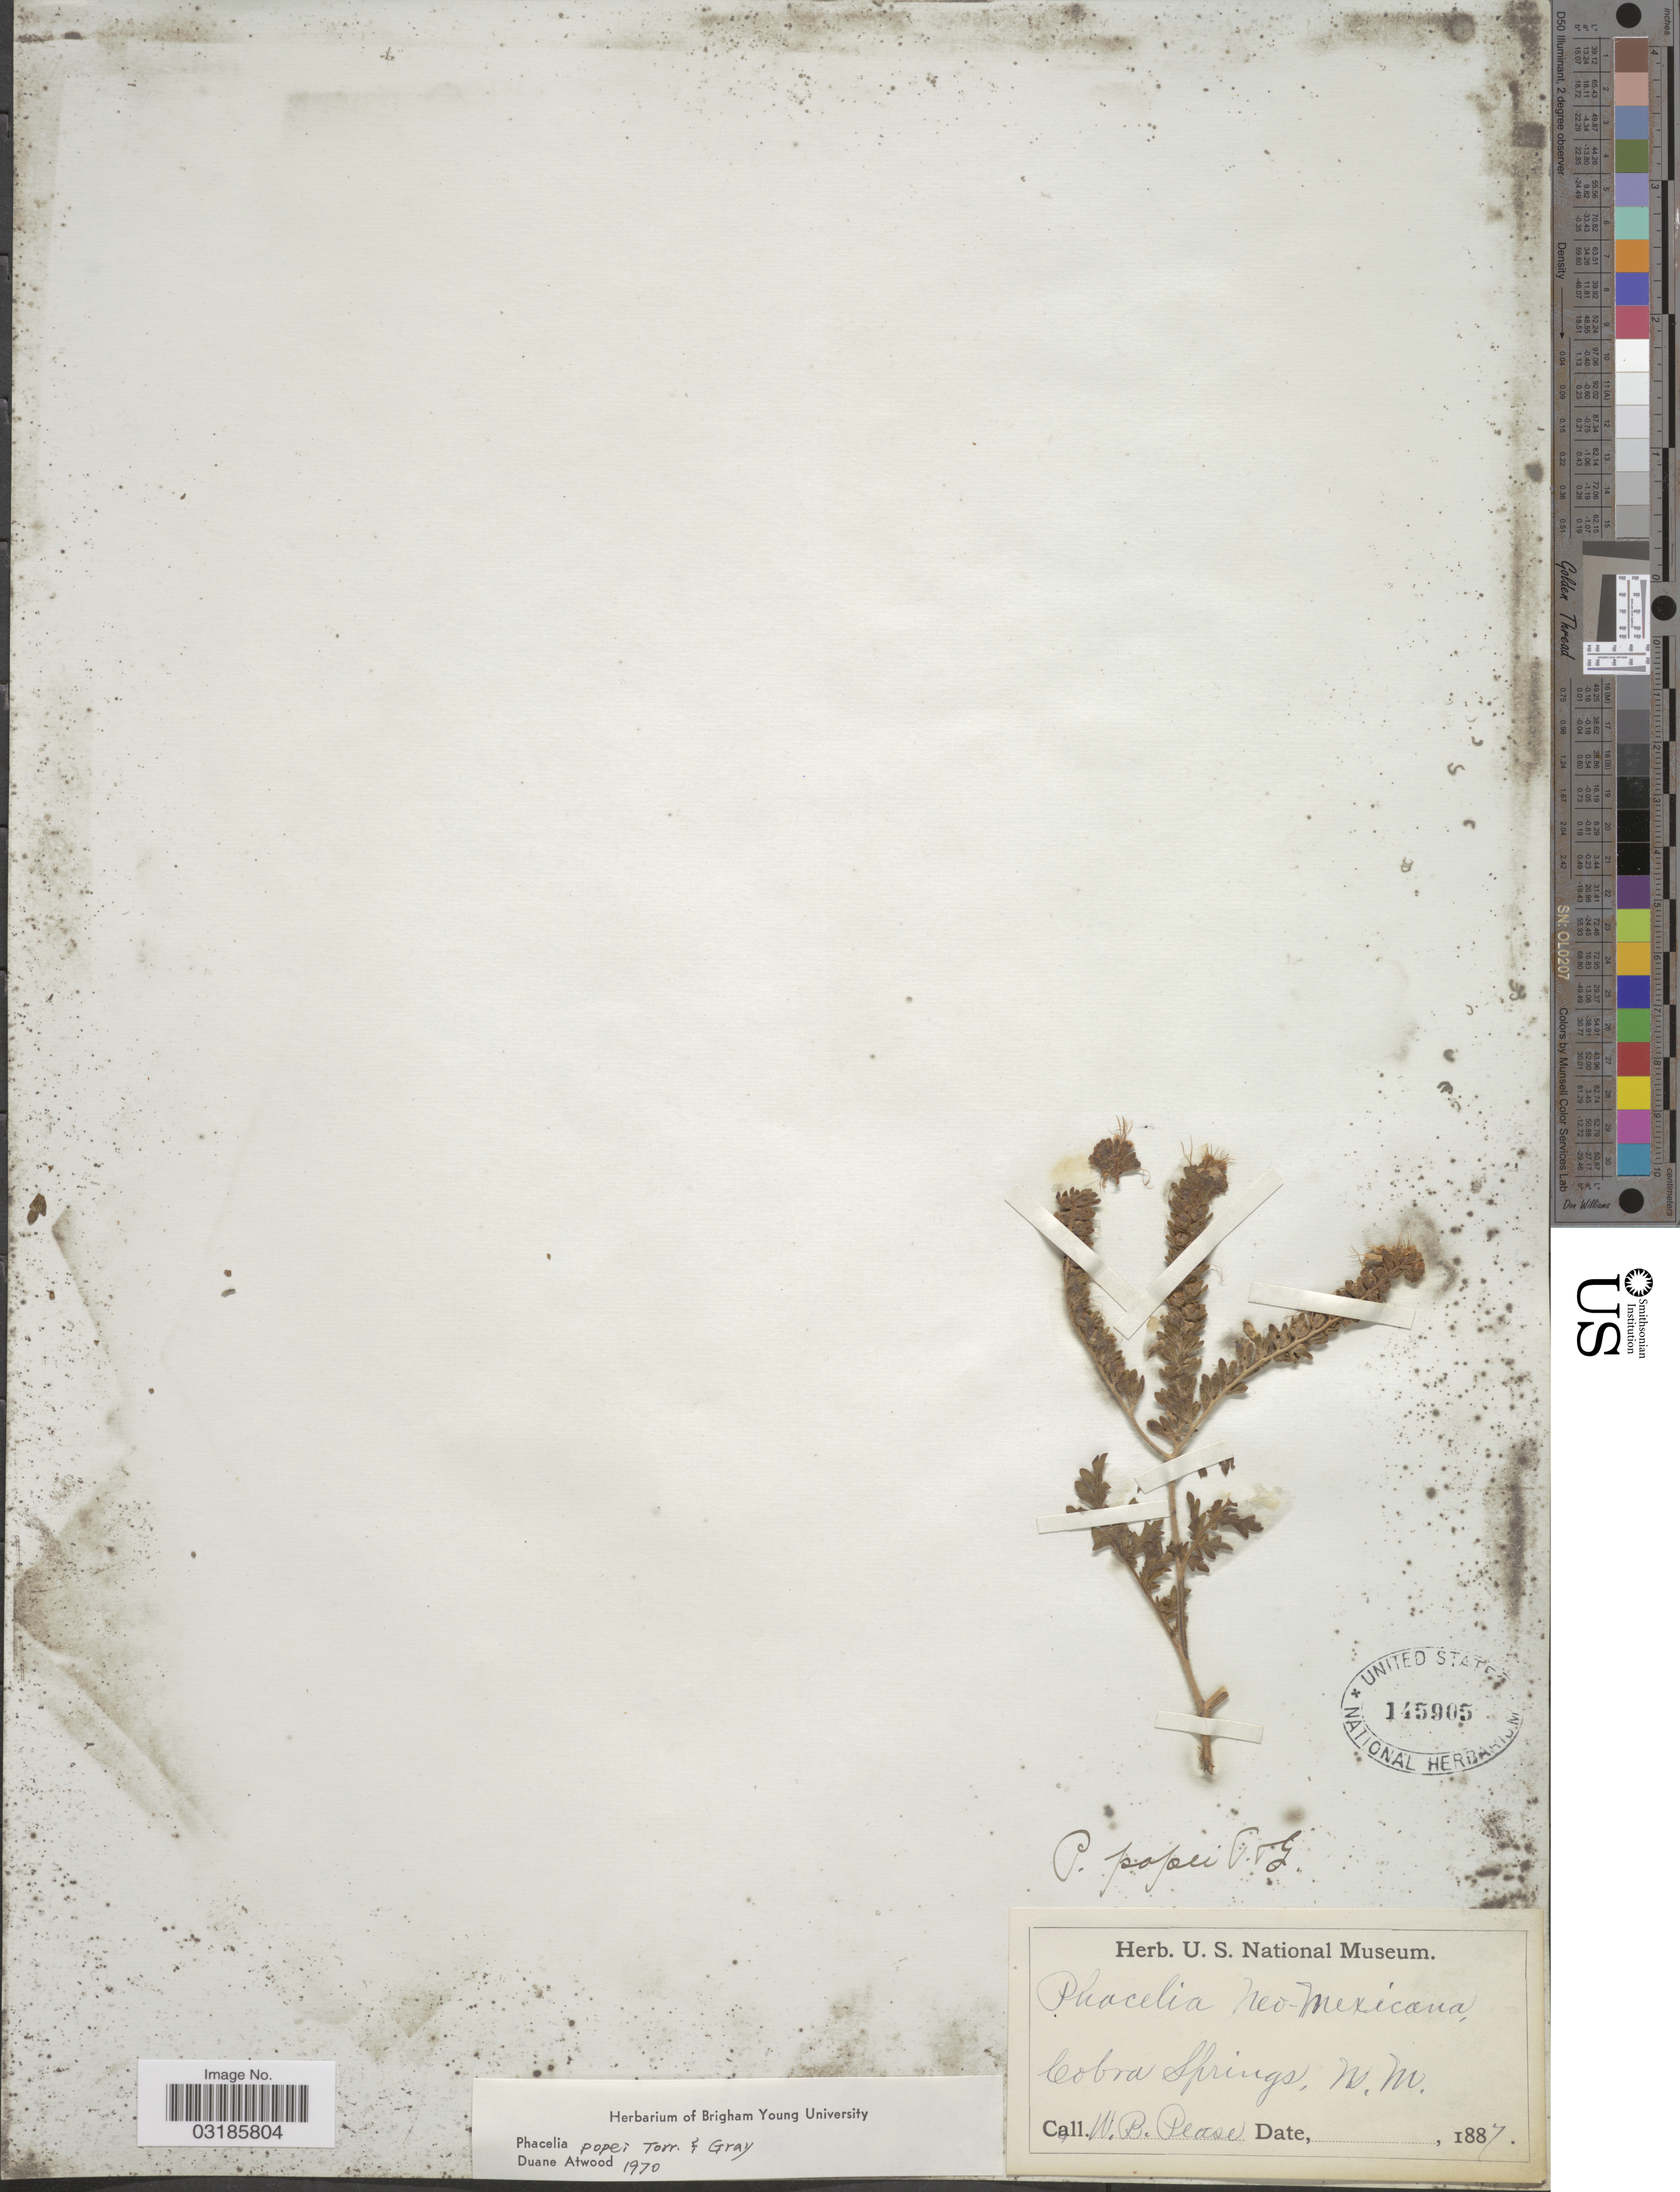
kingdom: Plantae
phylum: Tracheophyta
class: Magnoliopsida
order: Boraginales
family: Hydrophyllaceae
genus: Phacelia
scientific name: Phacelia popei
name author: Torr. & A. Gray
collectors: W. Pease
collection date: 1887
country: United States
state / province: New Mexico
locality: Cobra Springs.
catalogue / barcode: US 145905